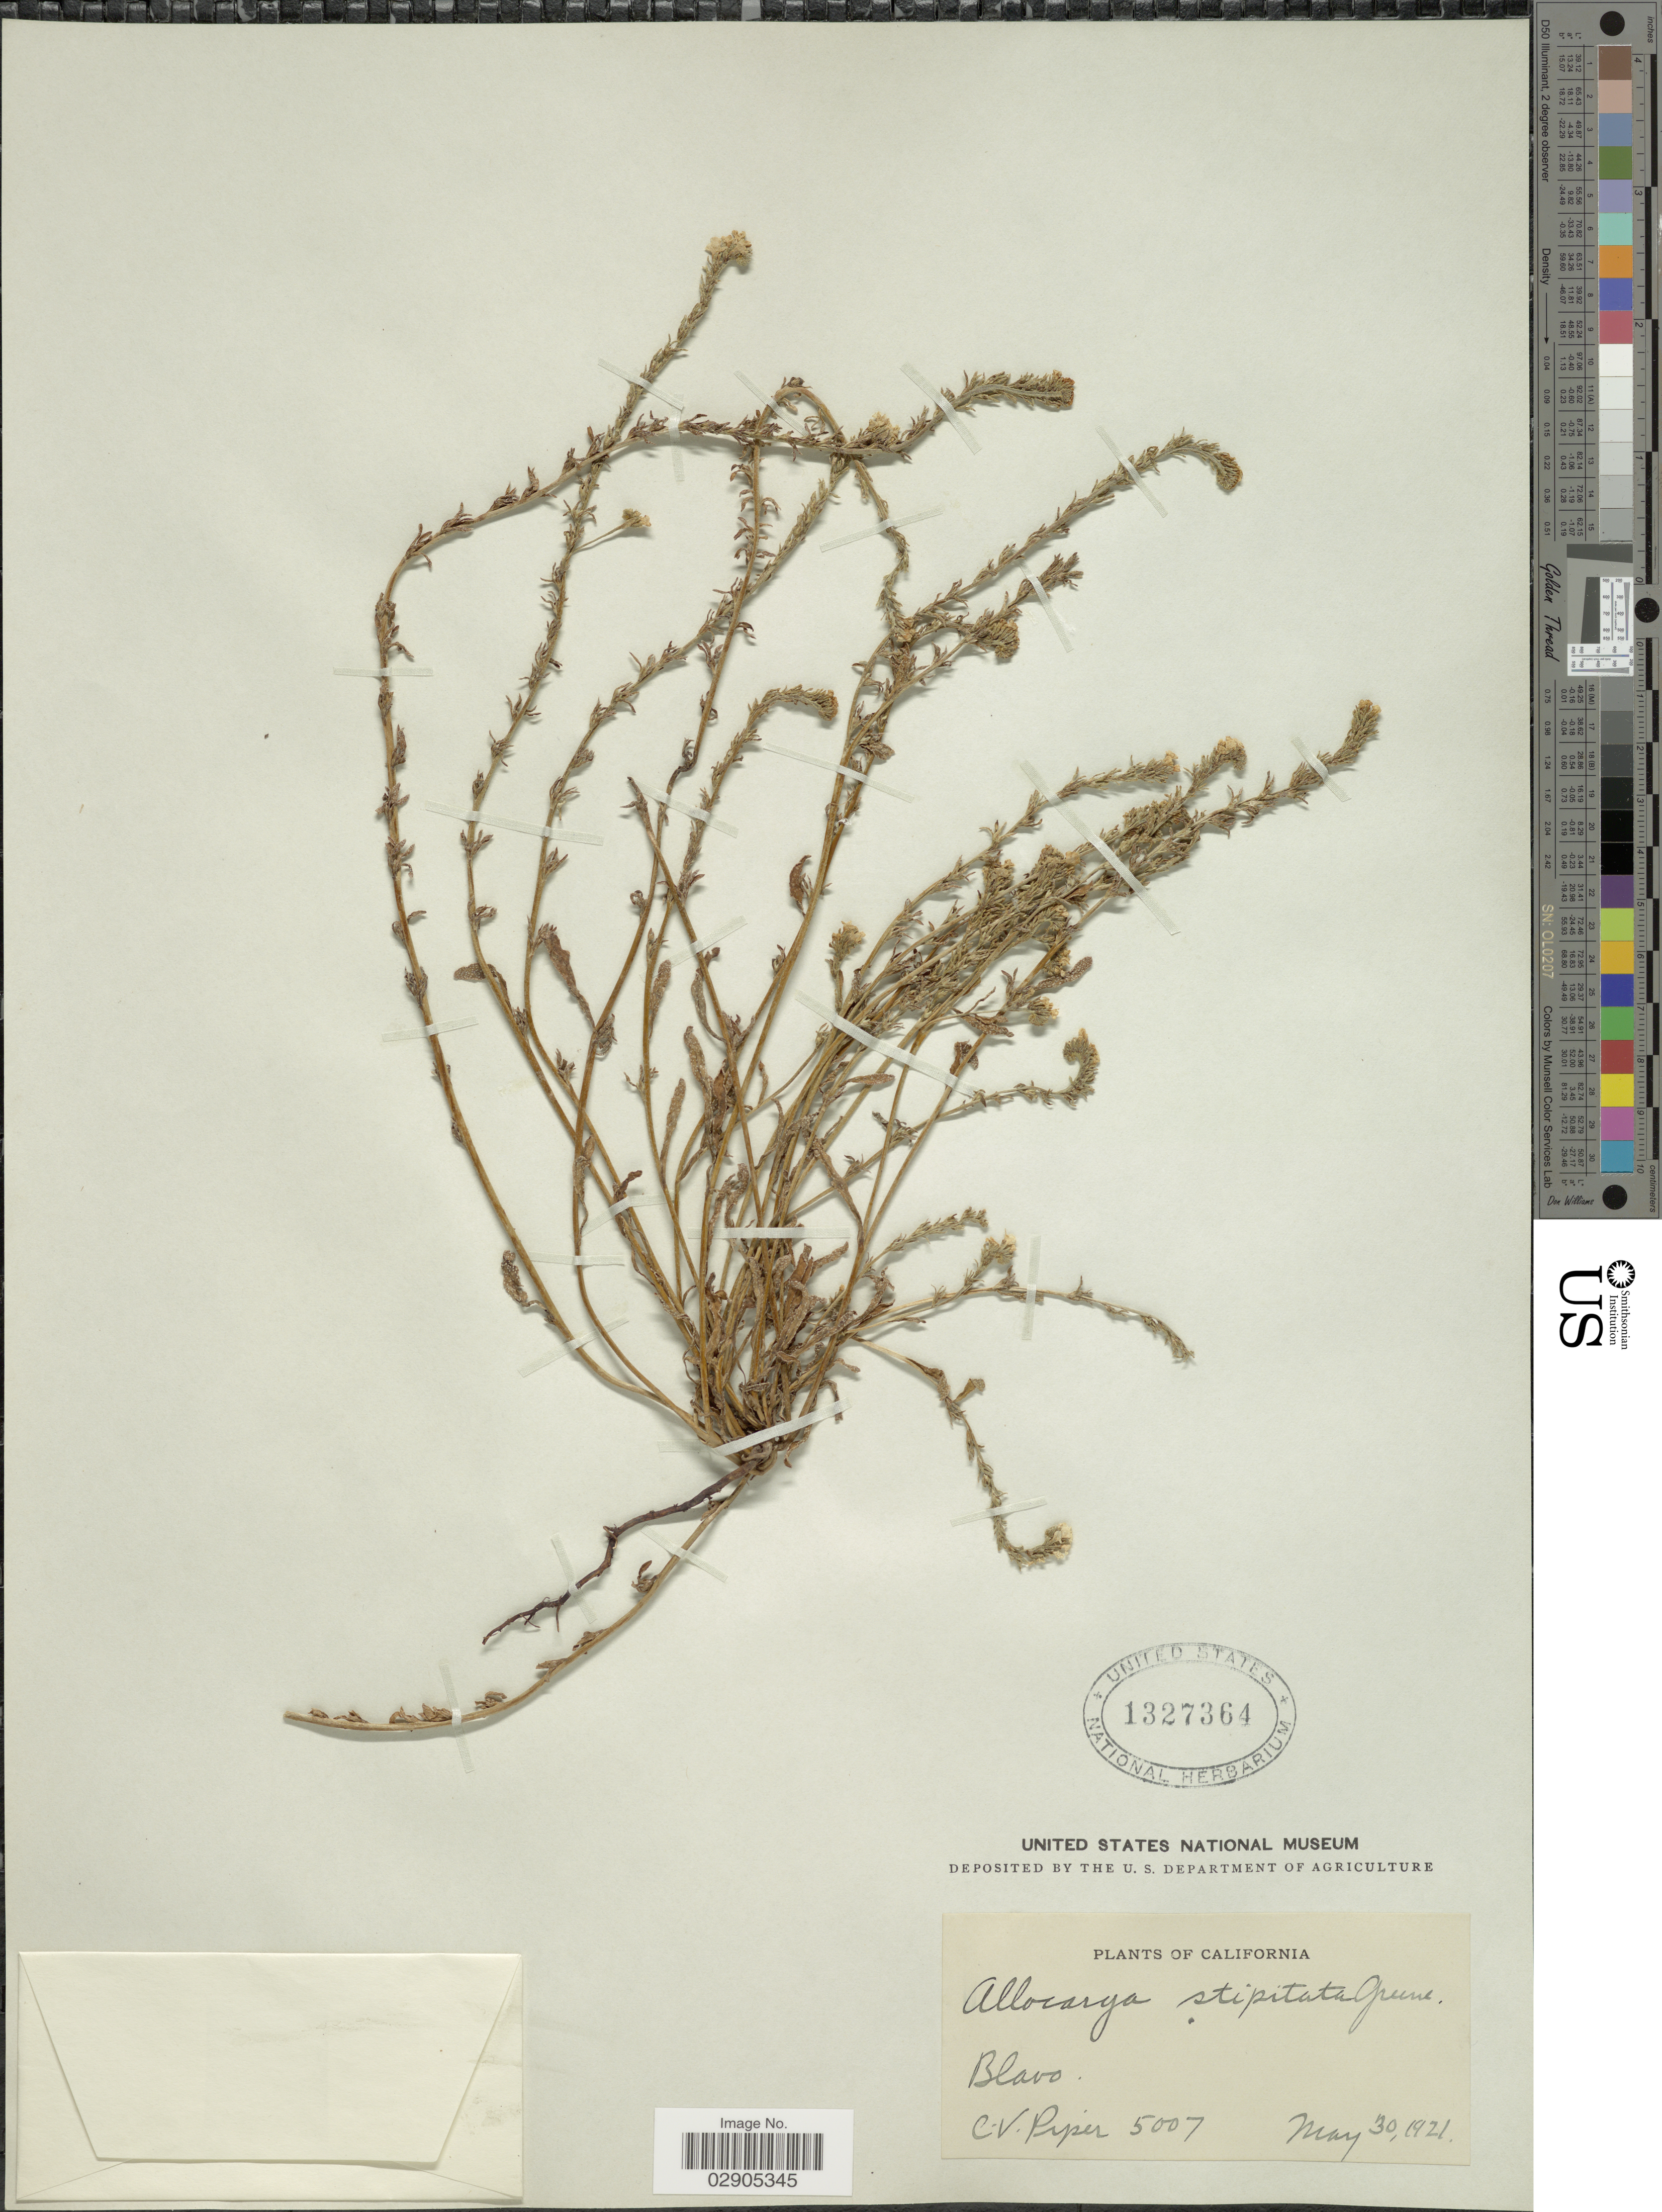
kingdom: Plantae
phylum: Tracheophyta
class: Magnoliopsida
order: Boraginales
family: Boraginaceae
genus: Allocarya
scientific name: Allocarya stipitata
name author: Greene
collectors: C. V. Piper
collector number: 5007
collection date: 1921-05-30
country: United States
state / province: California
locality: Blavo.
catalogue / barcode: US 1327364